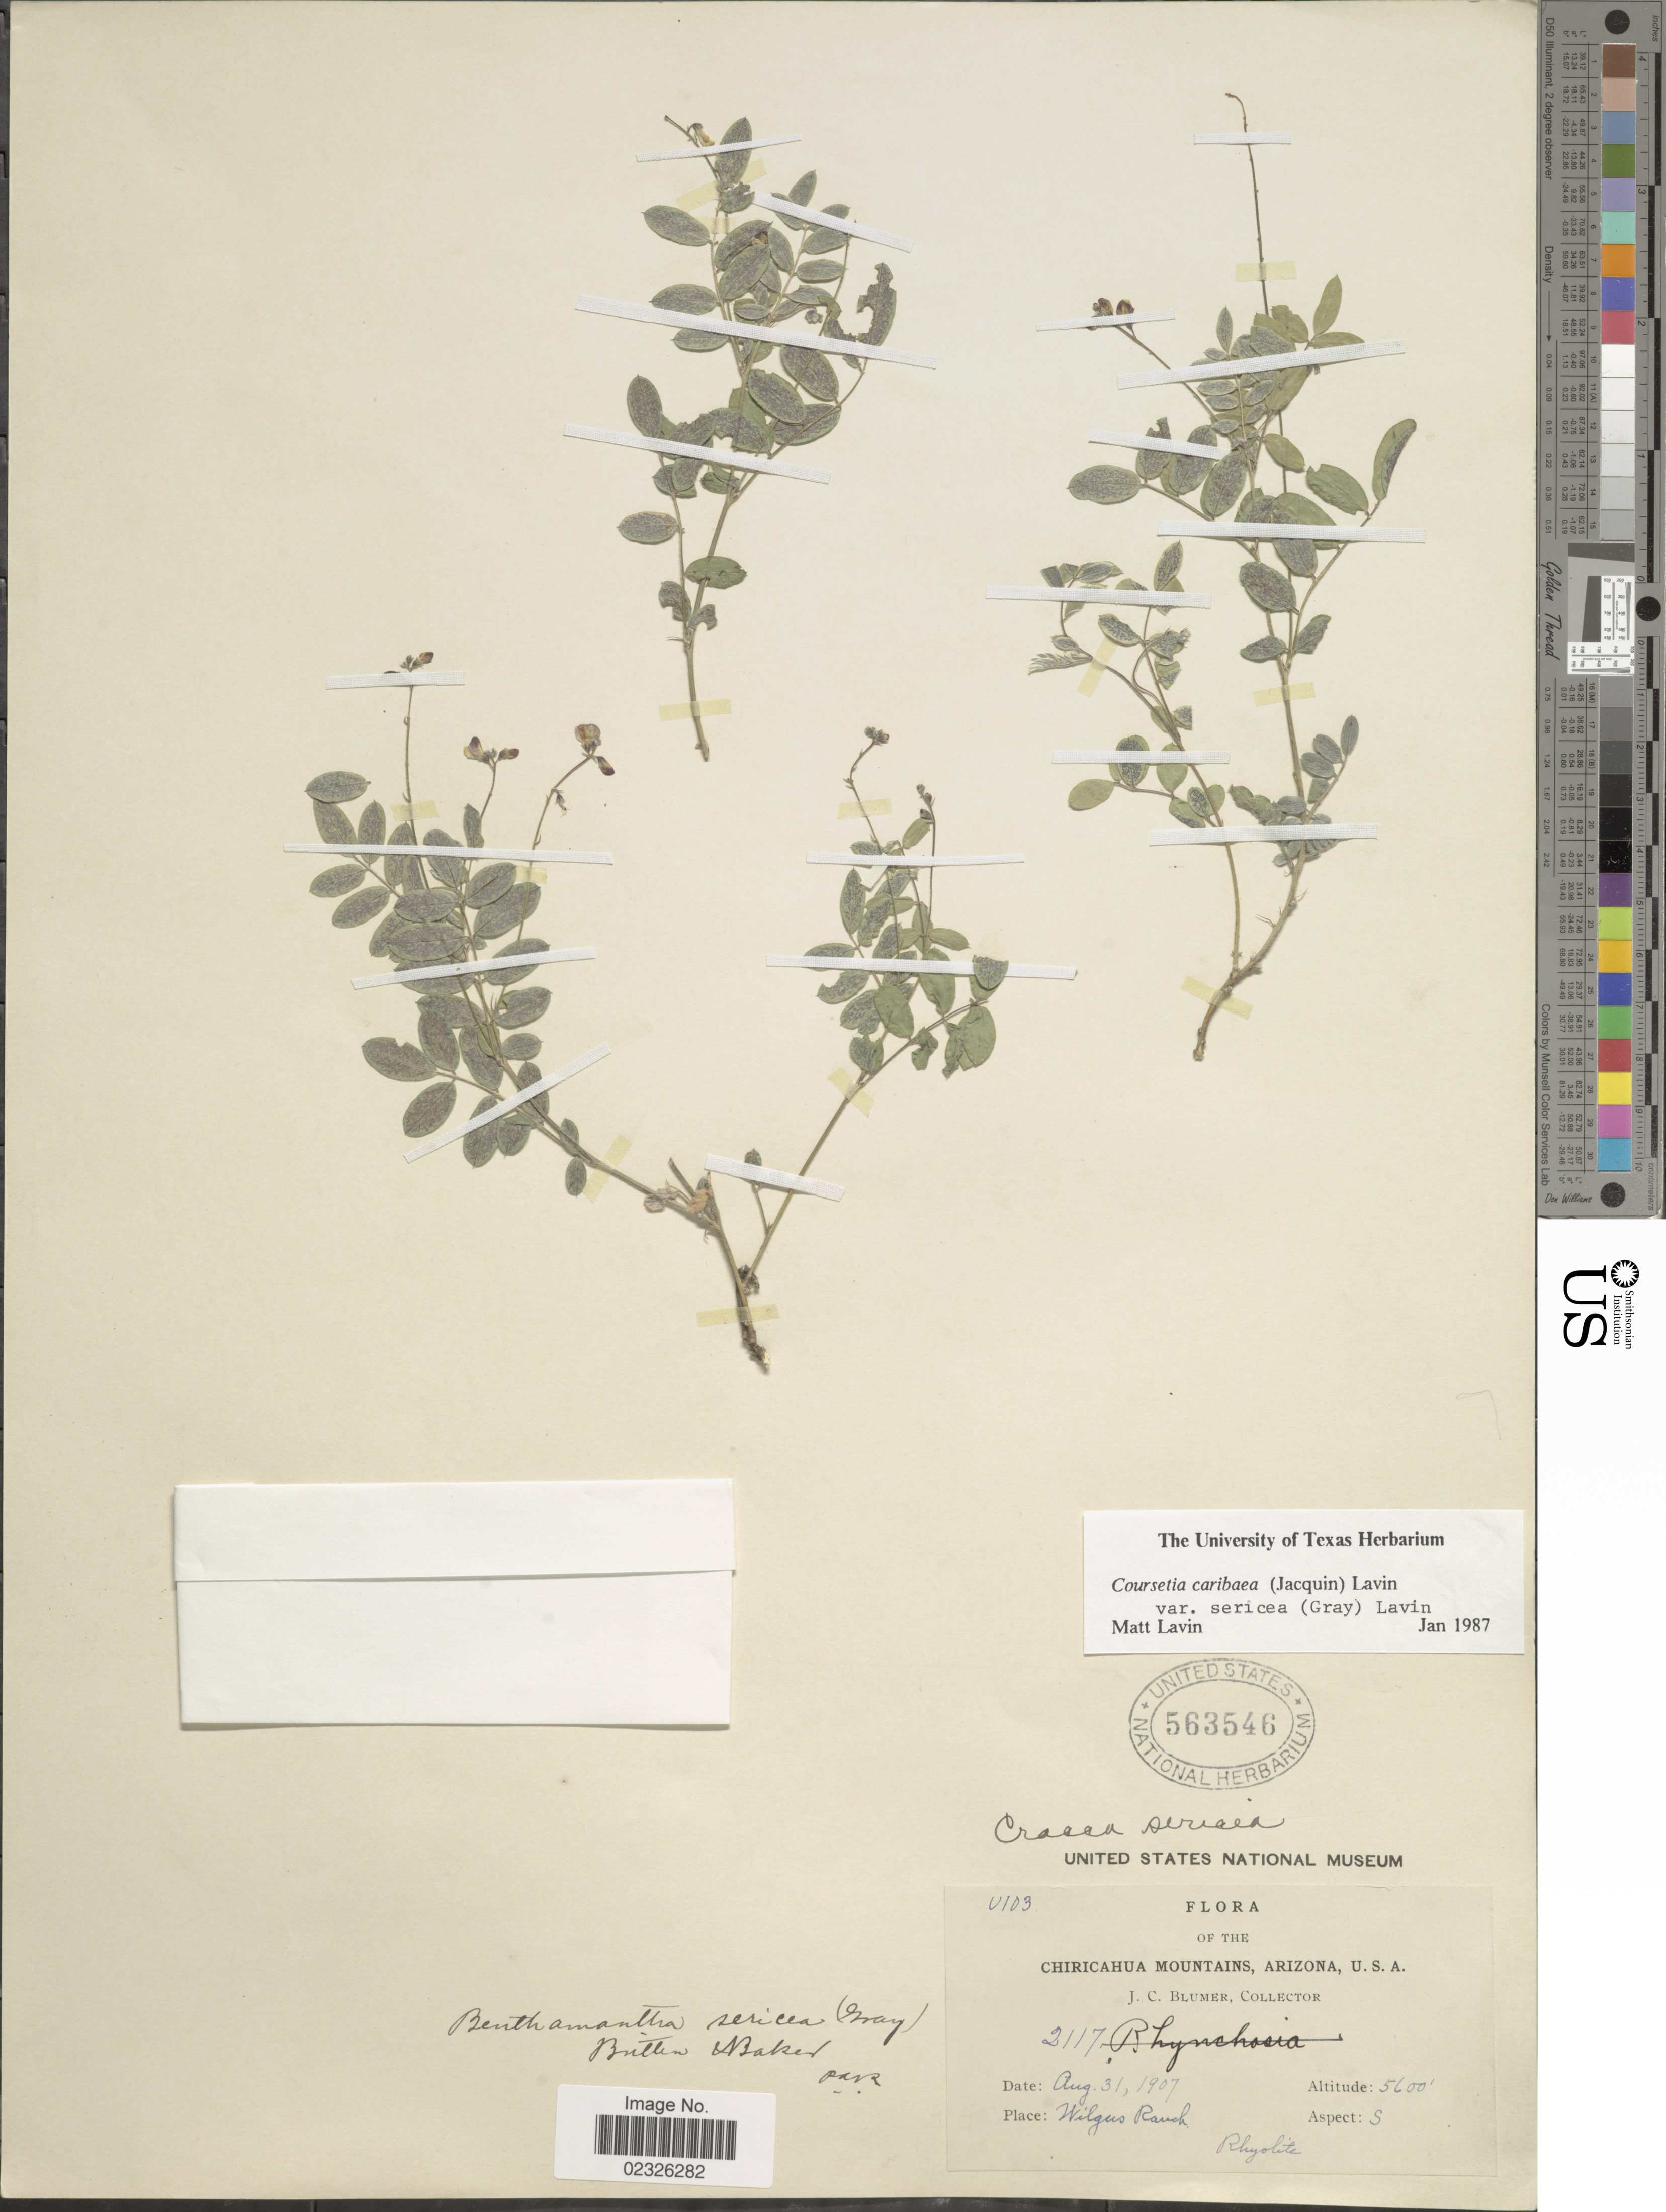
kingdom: Plantae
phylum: Tracheophyta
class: Magnoliopsida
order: Fabales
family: Fabaceae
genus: Coursetia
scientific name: Coursetia caribaea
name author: (Jacq.) Lavin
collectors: J. C. Blumer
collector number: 2117/V103?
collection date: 1907-08-31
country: United States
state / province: Arizona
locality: Chiricahua Mountains. Wilgus Ranch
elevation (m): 1707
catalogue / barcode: US 563546